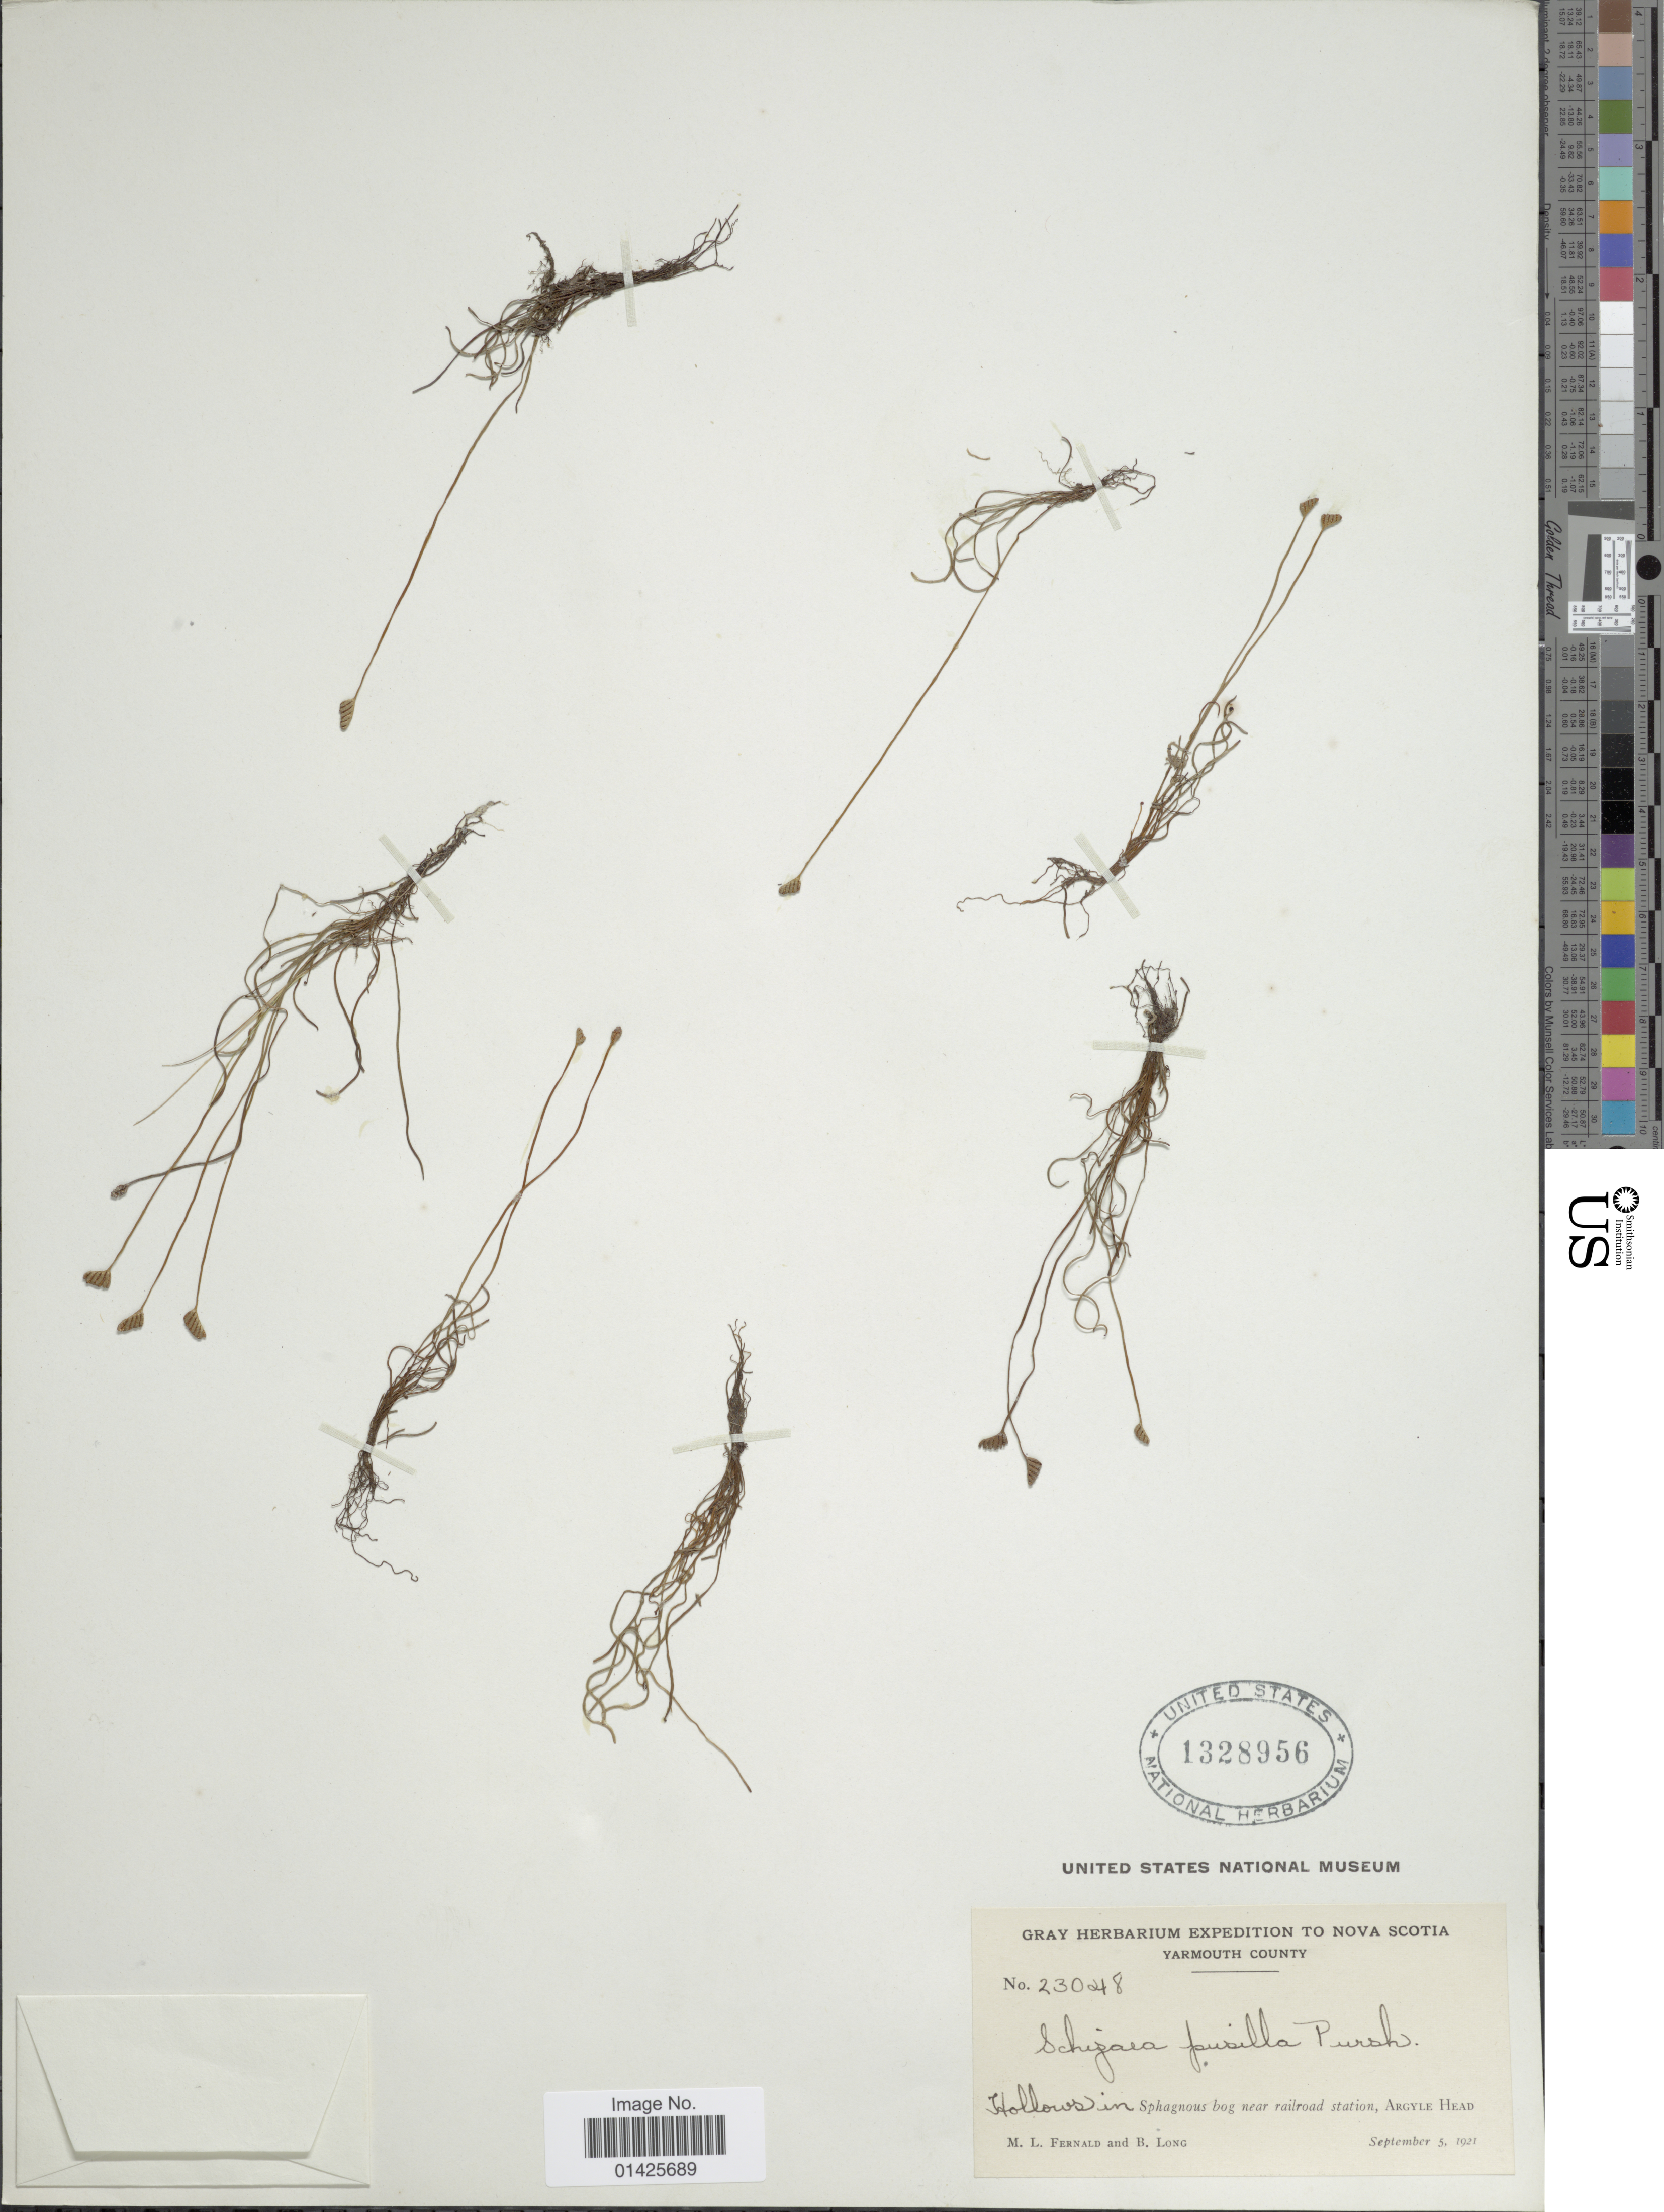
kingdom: Plantae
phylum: Tracheophyta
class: Polypodiopsida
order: Schizaeales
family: Schizaeaceae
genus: Schizaea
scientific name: Schizaea pusilla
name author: Pursh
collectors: M. L. Fernald & B. Long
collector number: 23048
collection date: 1921-09-05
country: Canada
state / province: Nova Scotia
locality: Yarmouth County, Hollows in Sphagnous bog near railroad station, Argyle Head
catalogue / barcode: US 1328956